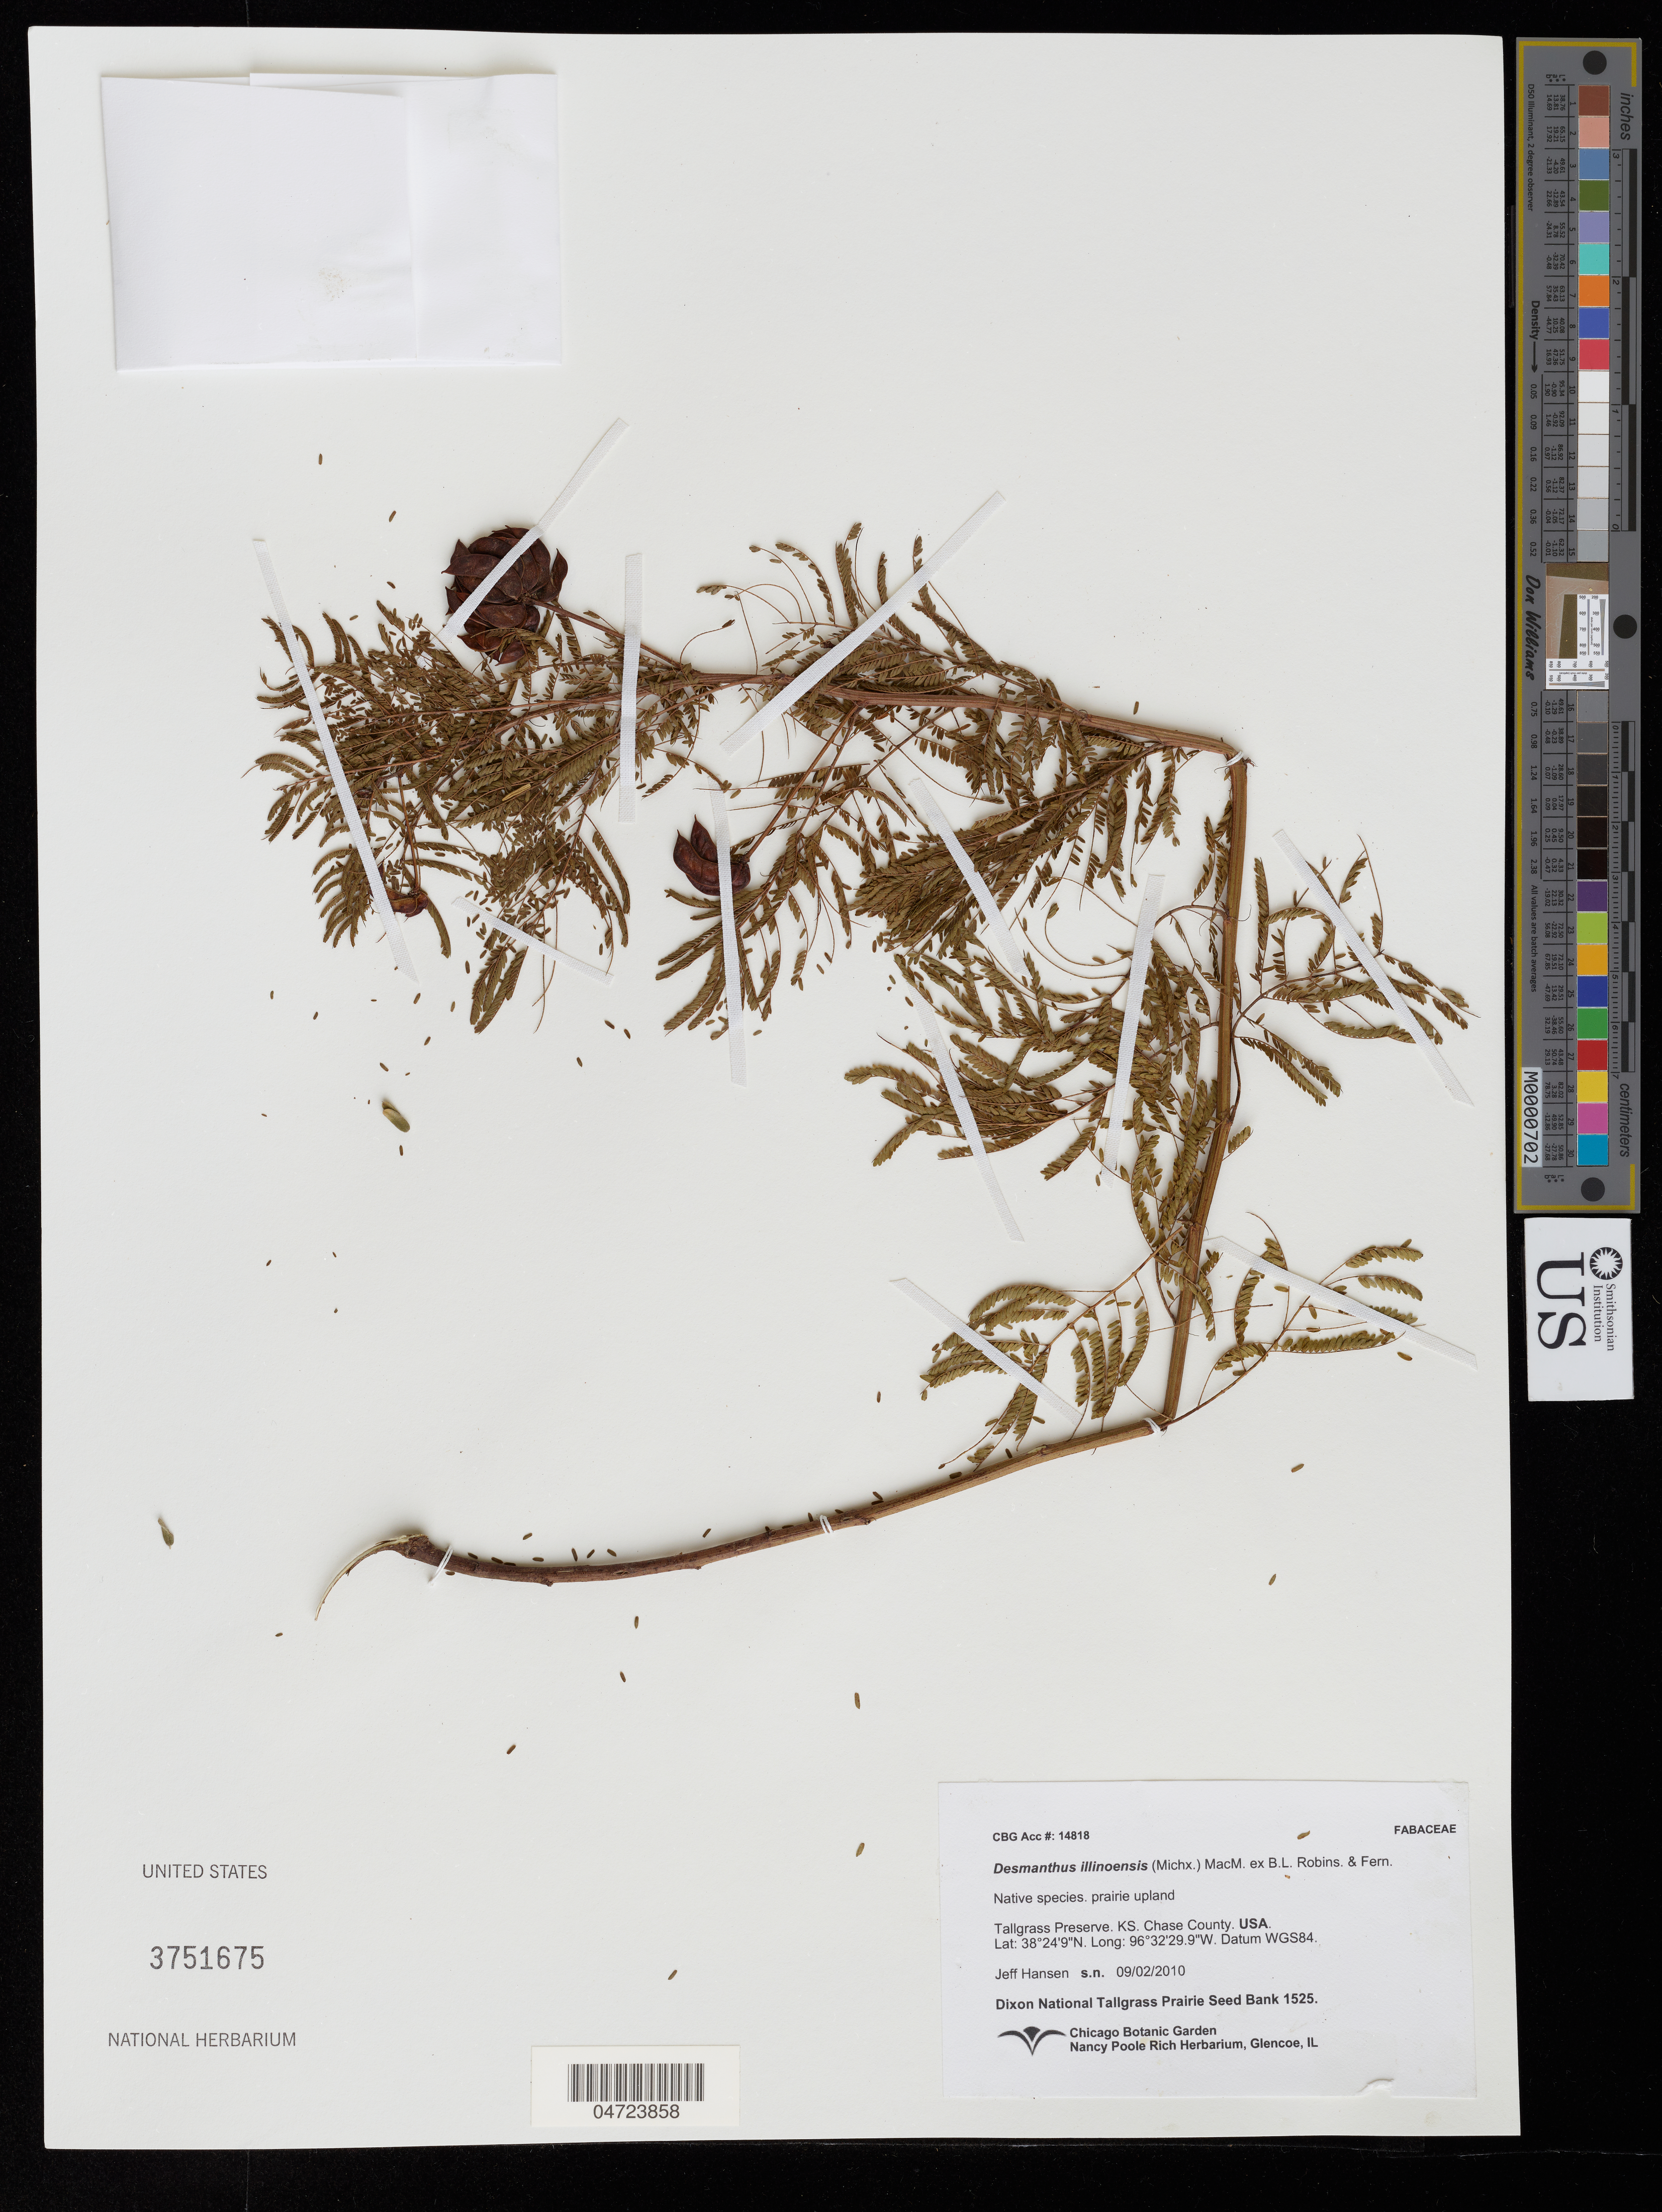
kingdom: Plantae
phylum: Tracheophyta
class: Magnoliopsida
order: Fabales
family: Fabaceae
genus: Desmanthus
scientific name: Desmanthus illinoensis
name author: (Michx.) MacMill.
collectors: J. Hansen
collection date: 2010-09-02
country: United States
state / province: Kansas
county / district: Chase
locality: Tallgrass Preserve. Chase County.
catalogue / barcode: US 3751675